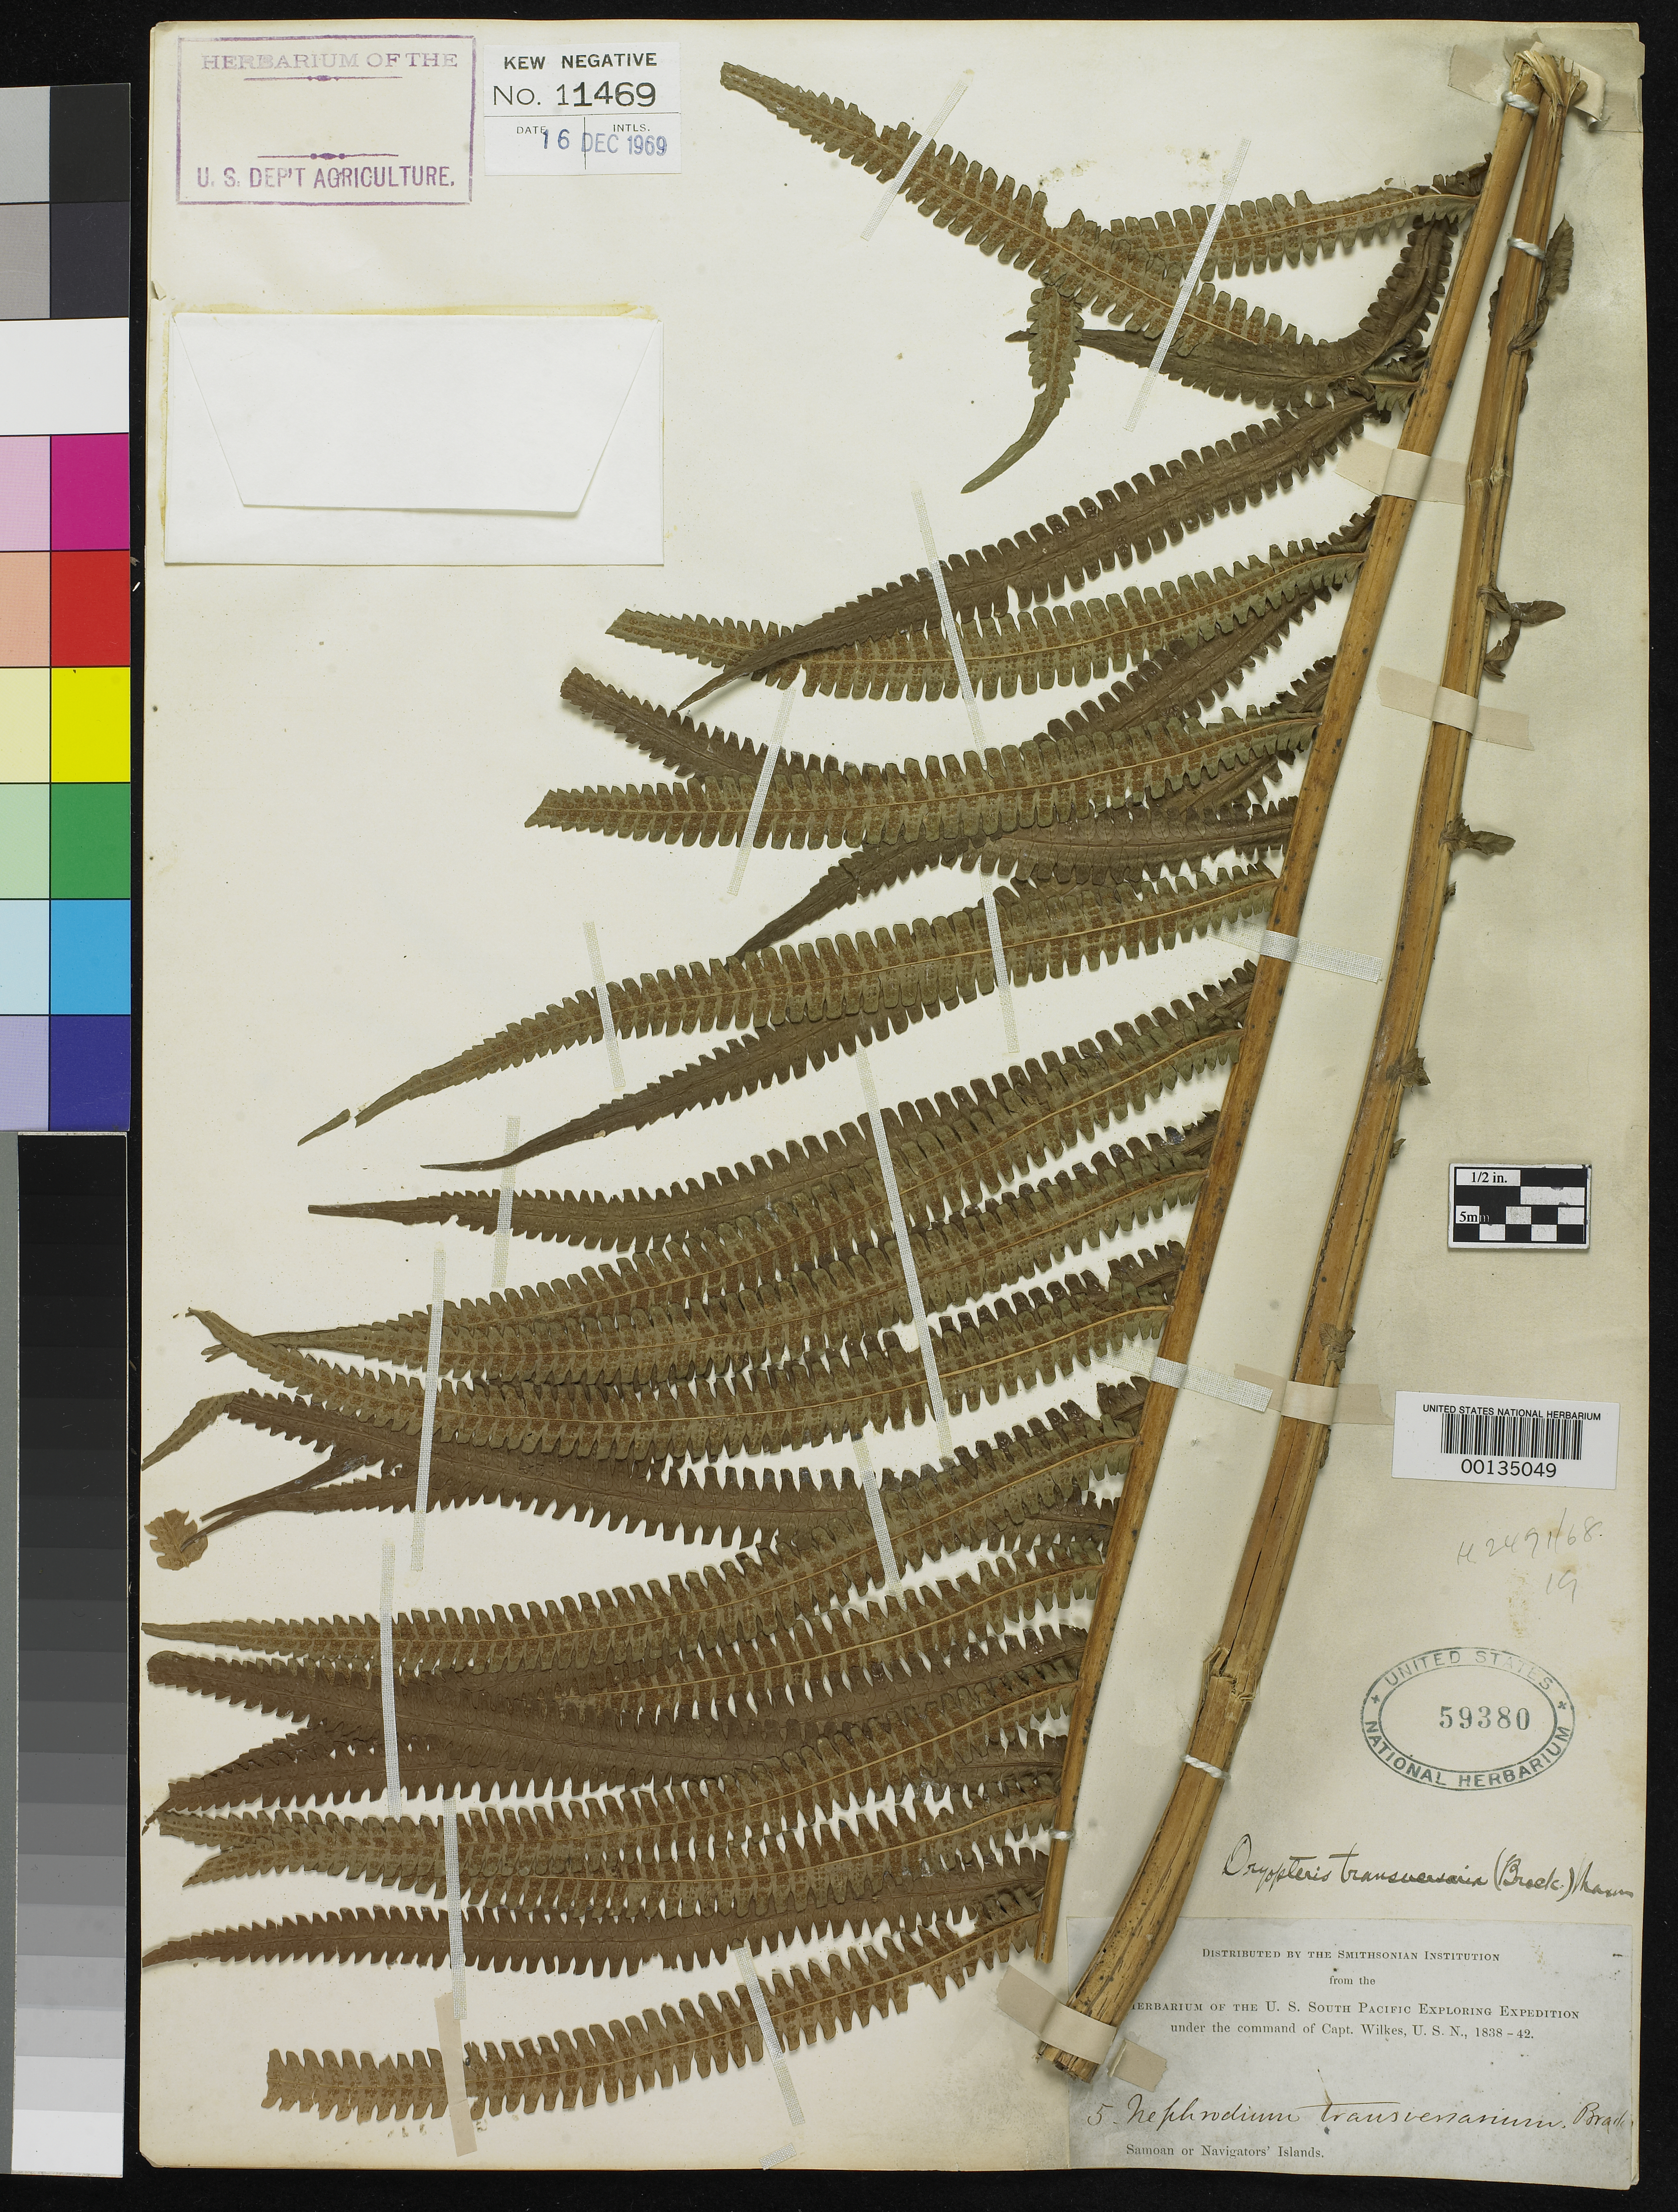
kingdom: Plantae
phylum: Tracheophyta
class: Polypodiopsida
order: Polypodiales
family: Dryopteridaceae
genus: Nephrodium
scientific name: Nephrodium transversarium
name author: Brack. in Wilkes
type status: Holotype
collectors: Wilkes Explor. Exped.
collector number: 5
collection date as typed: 1838 to -- --- 1842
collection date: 1838/1842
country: American Samoa / Samoa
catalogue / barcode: US 59380